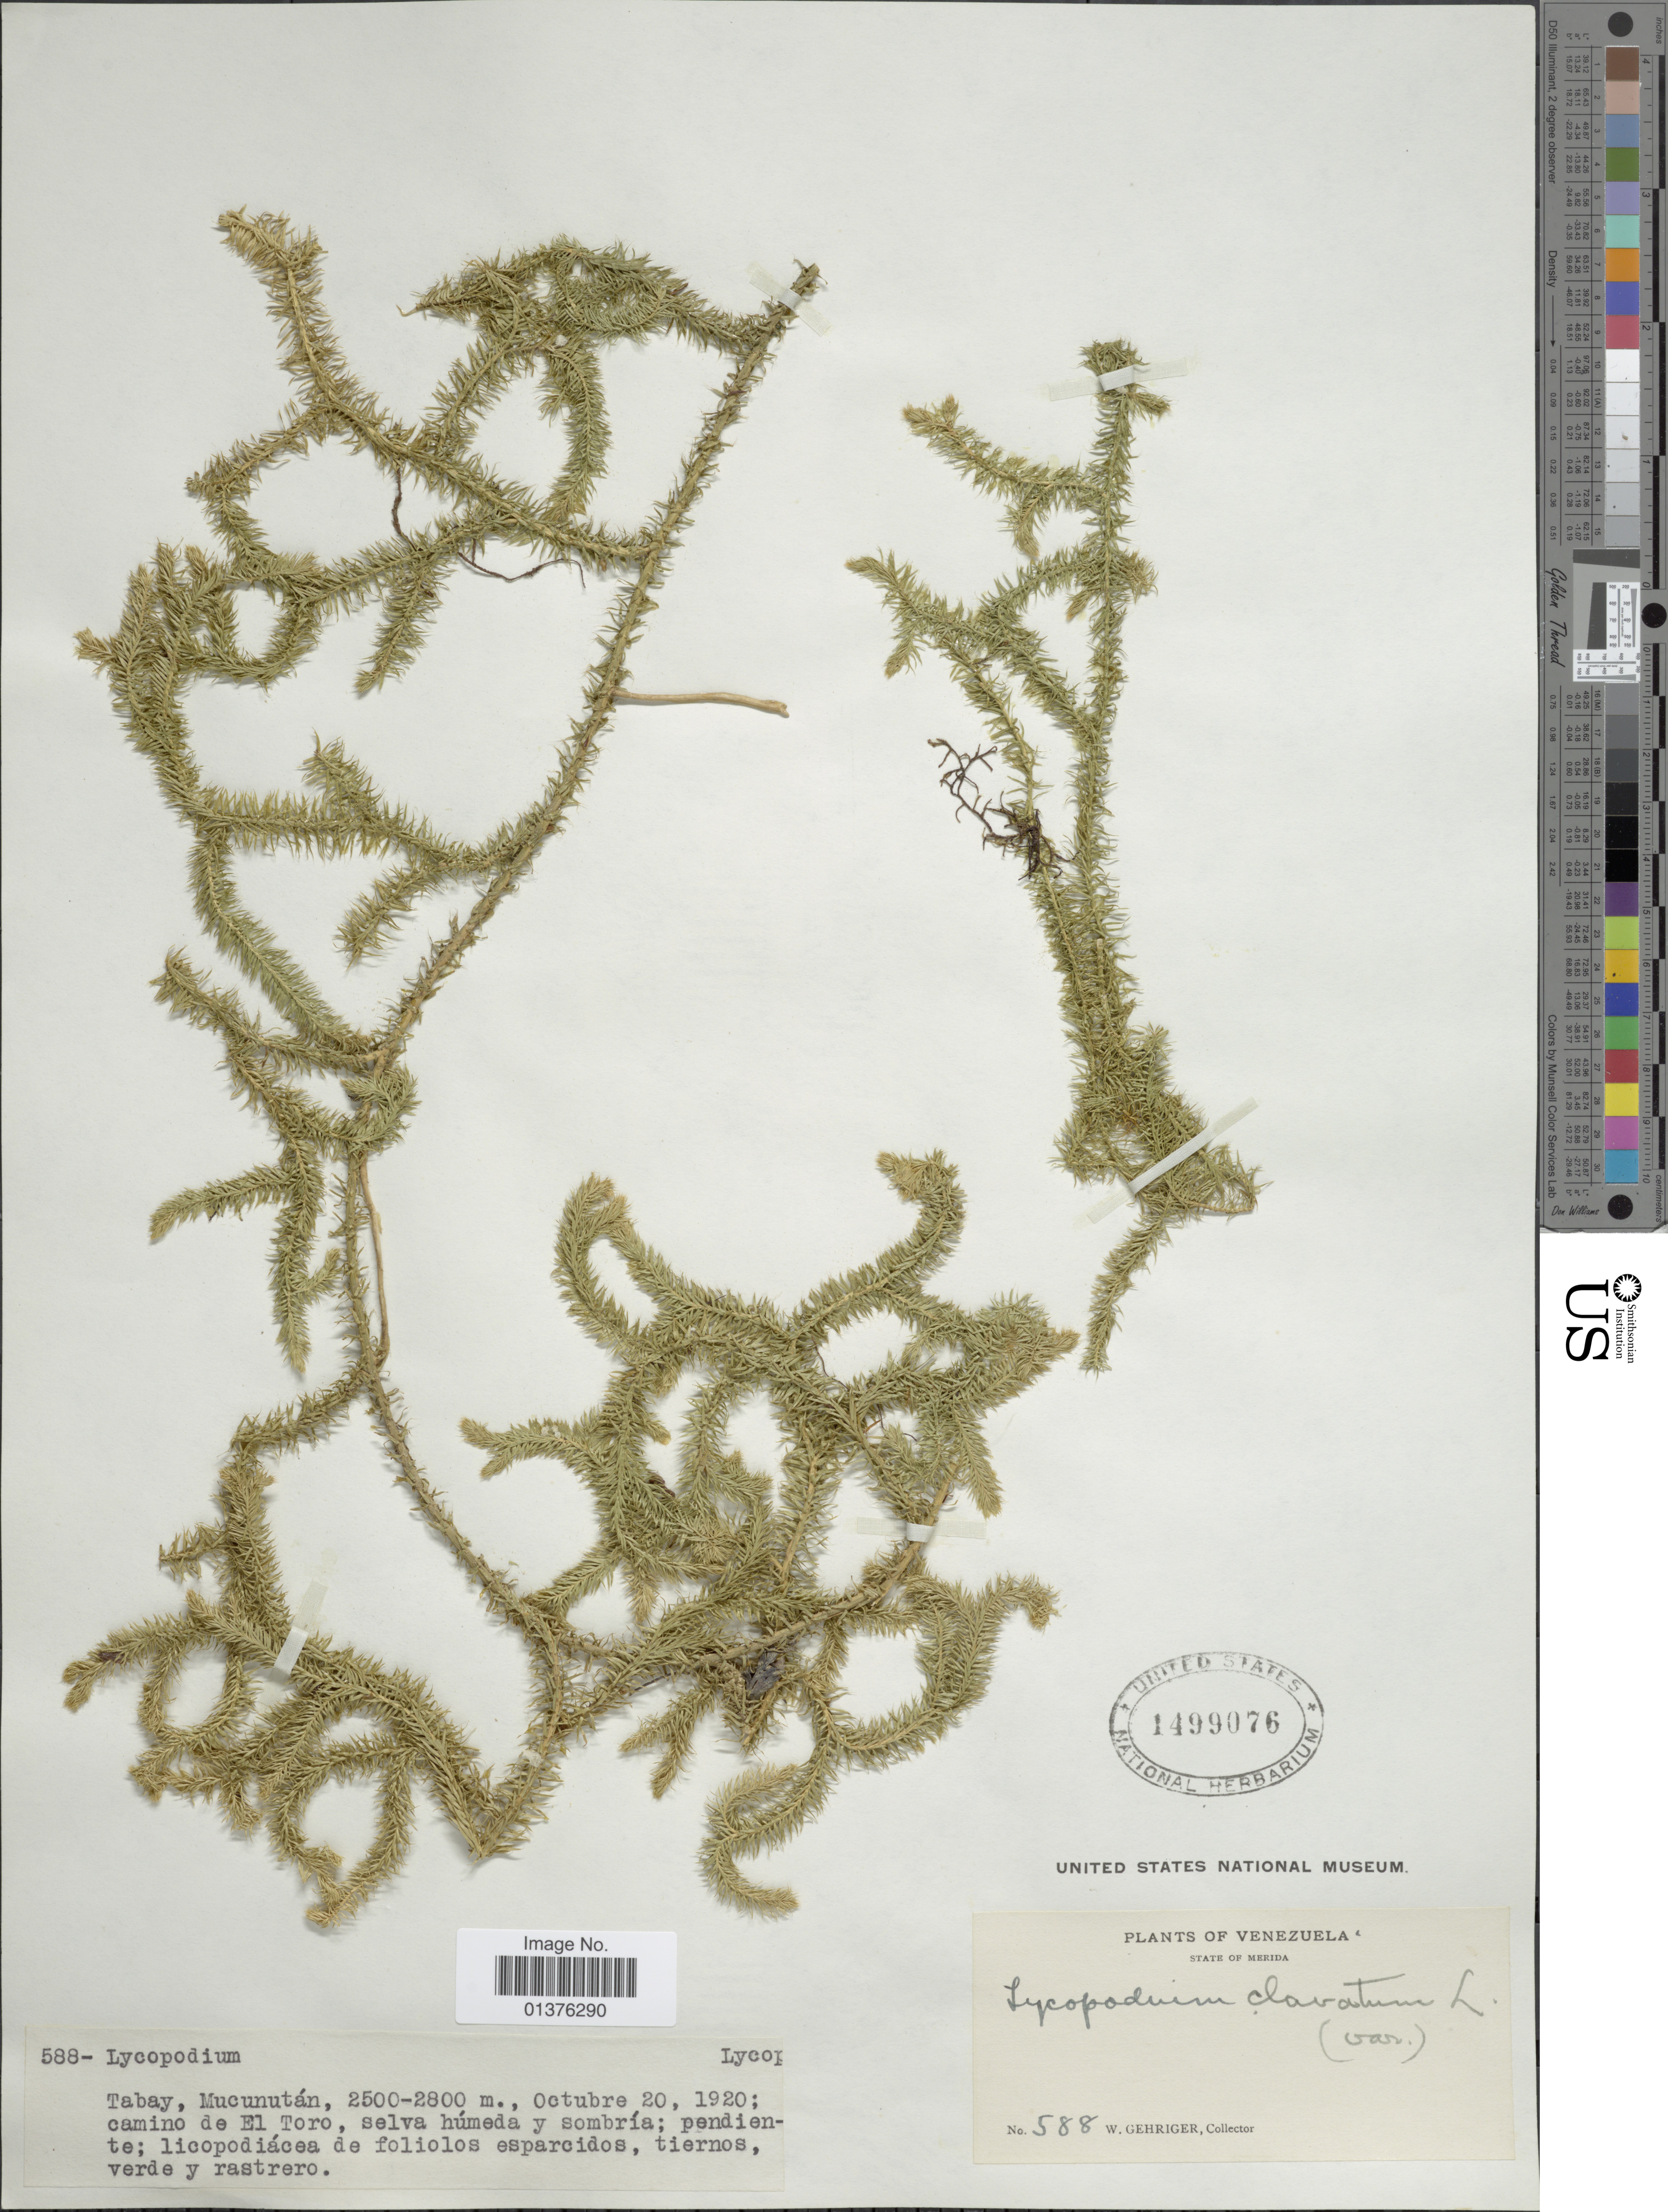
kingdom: Plantae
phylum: Tracheophyta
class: Lycopodiopsida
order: Lycopodiales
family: Lycopodiaceae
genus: Lycopodium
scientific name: Lycopodium clavatum subsp. clavatum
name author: L.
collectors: W. Gehriger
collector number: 588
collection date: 1920-10-20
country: Venezuela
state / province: Mérida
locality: Tabay, Mucunután, camino El Toro, selva húmeda y sombría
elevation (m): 2500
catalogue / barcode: US 1499076